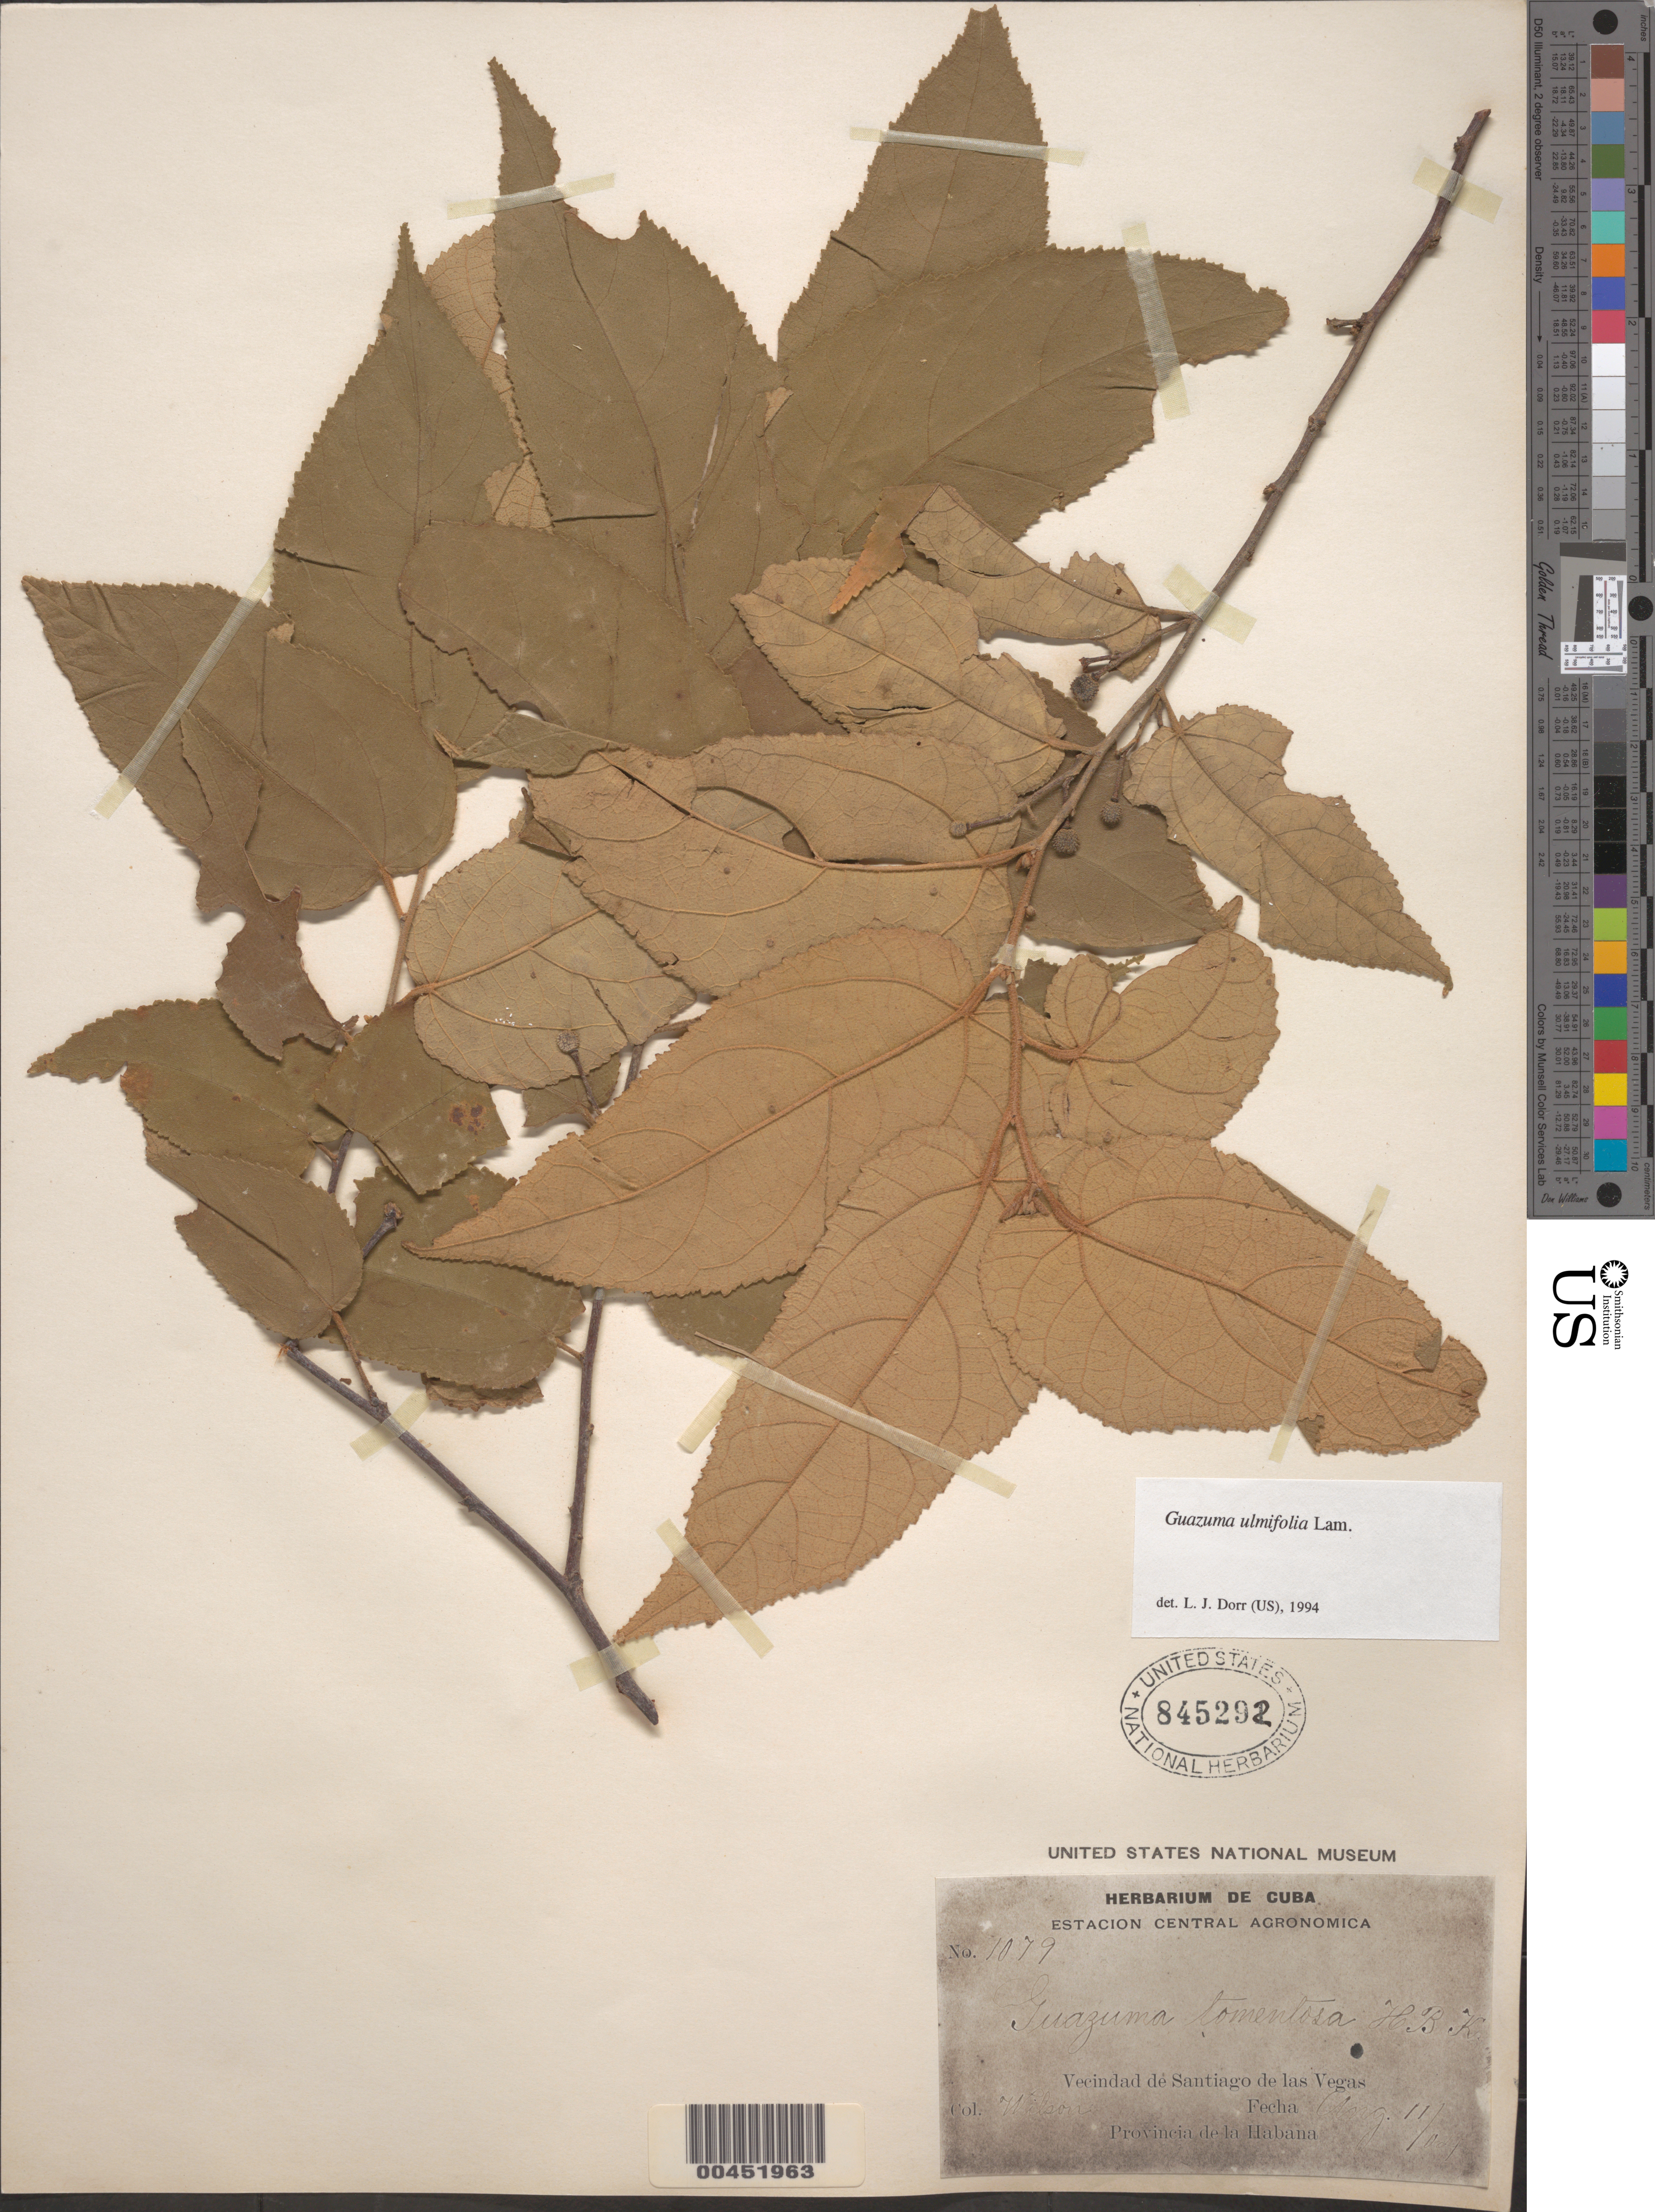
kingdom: Plantae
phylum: Tracheophyta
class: Magnoliopsida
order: Malvales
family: Malvaceae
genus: Guazuma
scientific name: Guazuma ulmifolia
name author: Lam.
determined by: Dorr, L. J., (BOT), Smithsonian Institution - National Museum of Natural History (UNITED STATES)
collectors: F. R. M. Wilson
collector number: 1079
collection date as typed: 11 Aug 1904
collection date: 1904-08-11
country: Cuba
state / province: La Habana (city)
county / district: Santiago de las Vegas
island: Greater Antilles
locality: Vecindad de Santiago de las Vegas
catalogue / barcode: US 845292